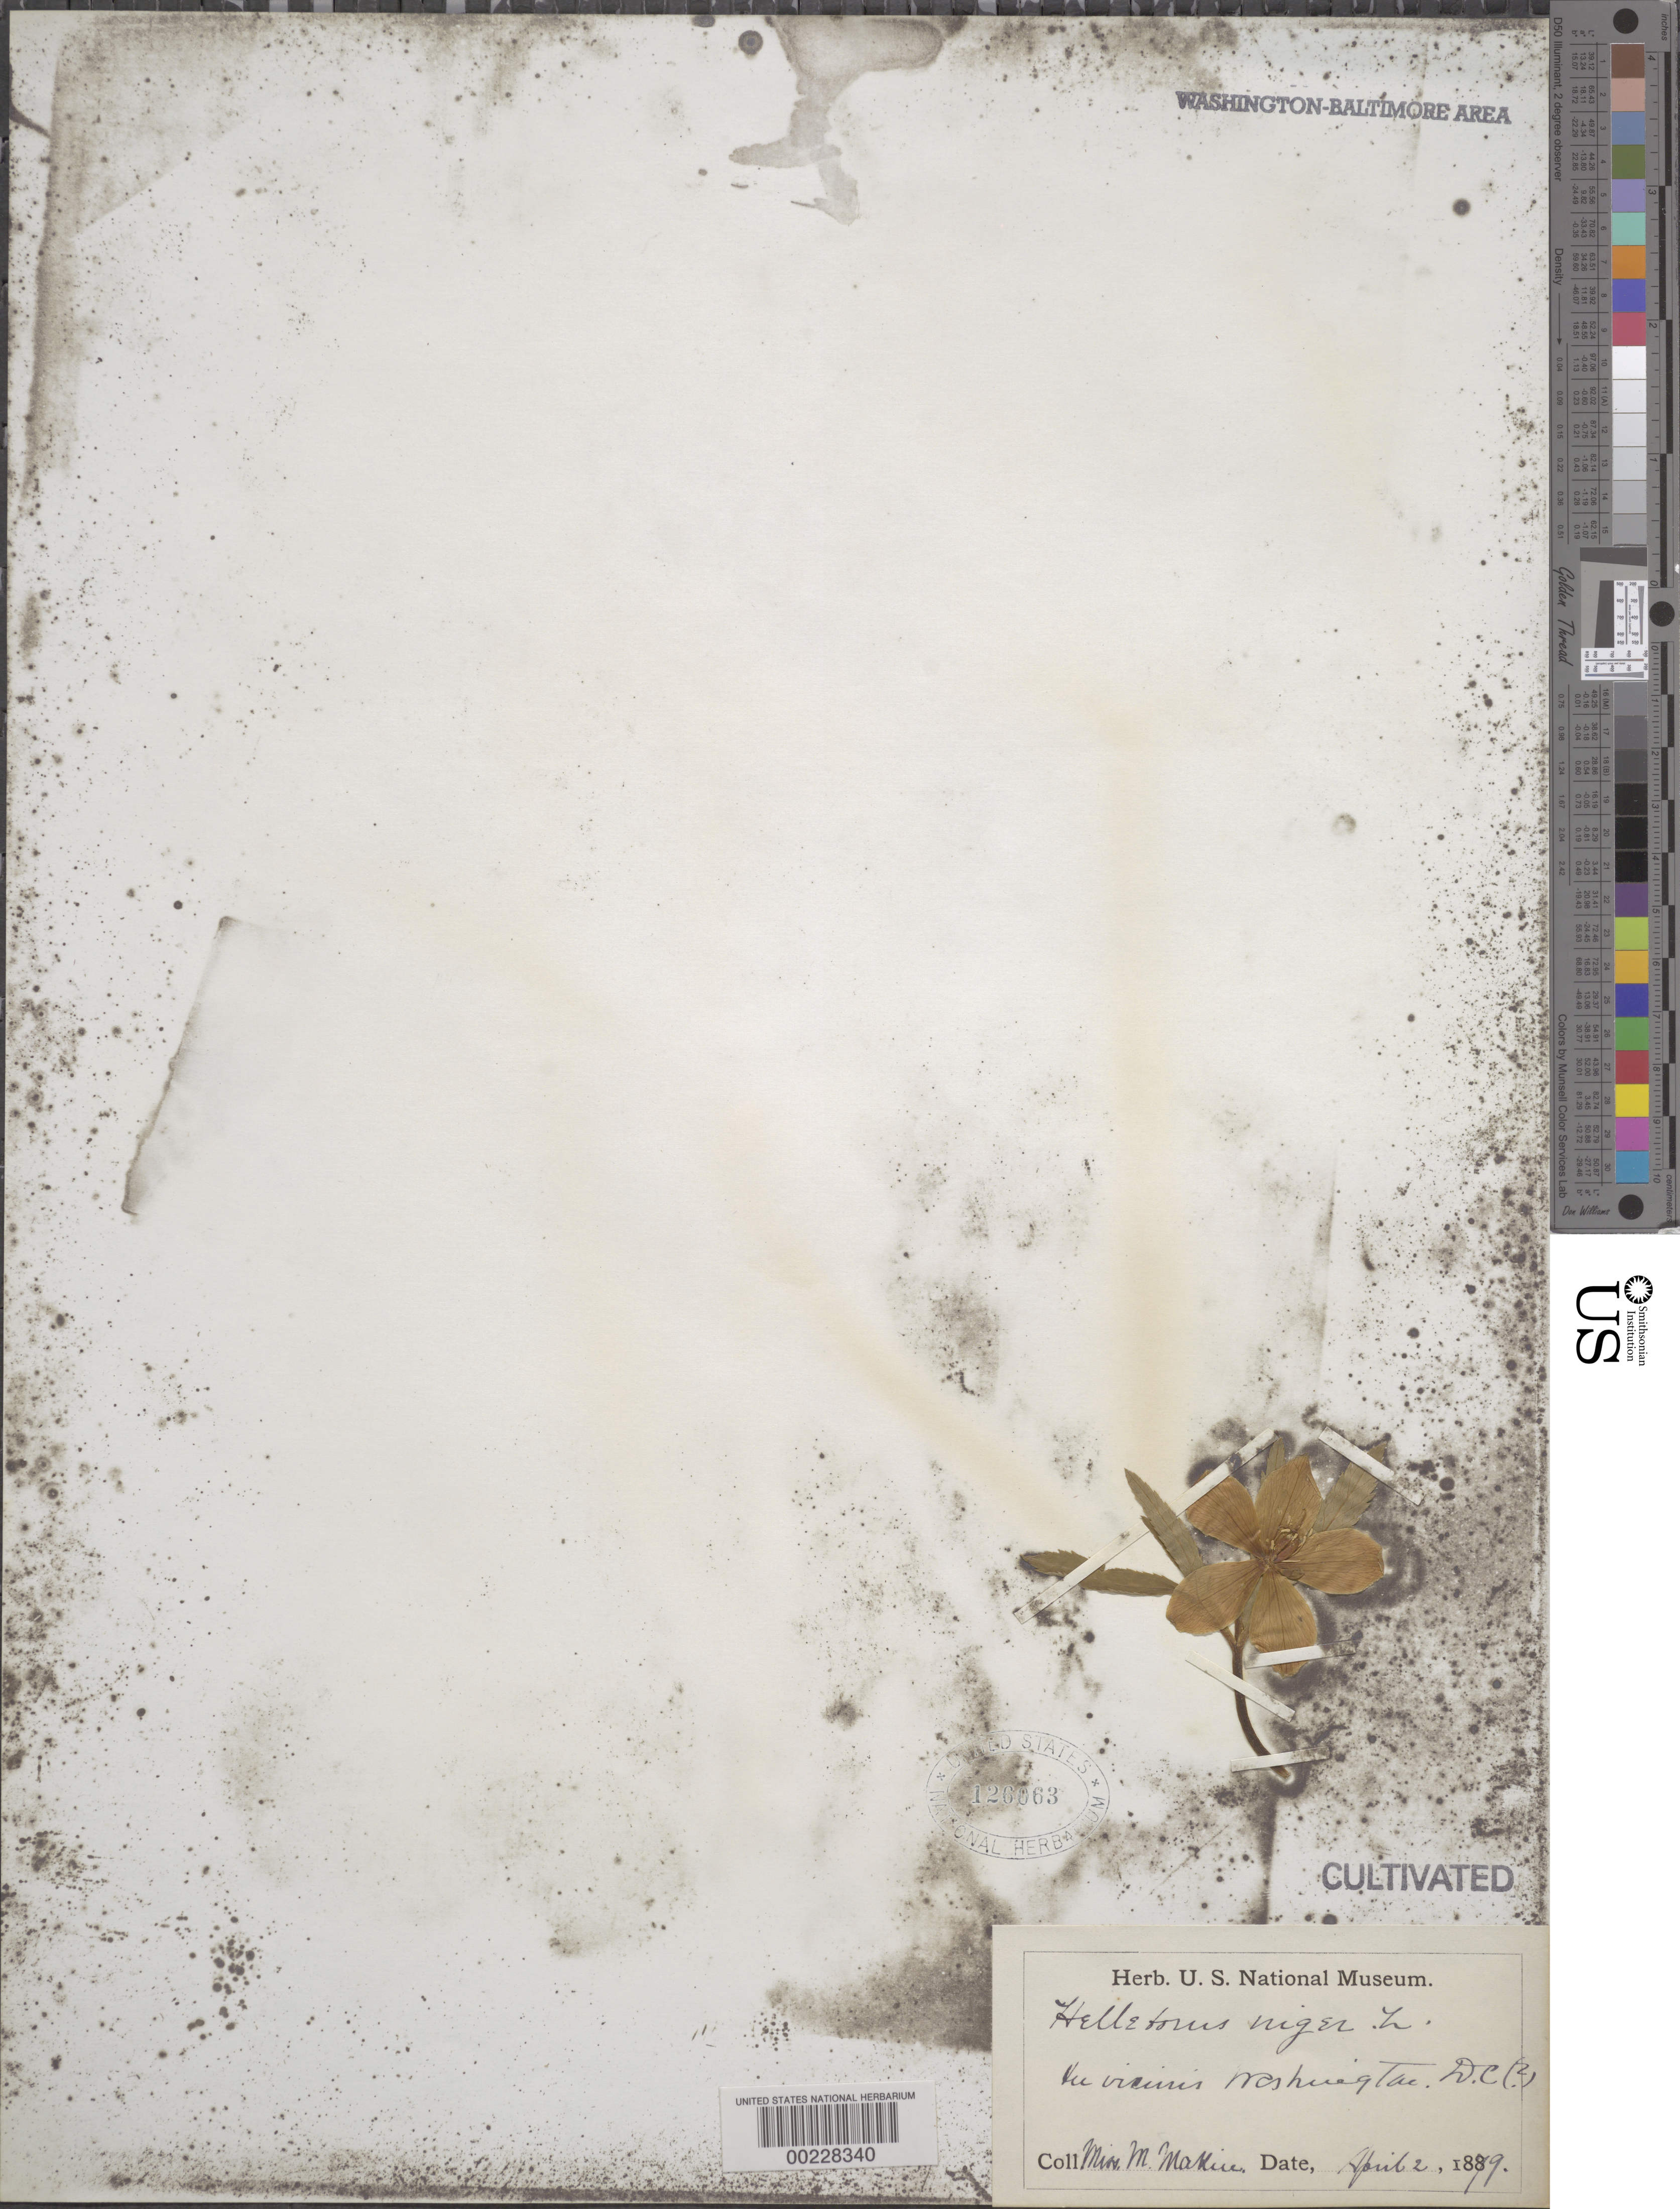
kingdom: Plantae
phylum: Tracheophyta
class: Magnoliopsida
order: Ranunculales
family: Ranunculaceae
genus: Helleborus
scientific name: Helleborus niger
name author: L.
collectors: M. Makire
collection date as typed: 02 Apr 1879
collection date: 1879-04-02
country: United States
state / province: District of Columbia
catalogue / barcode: US 126063